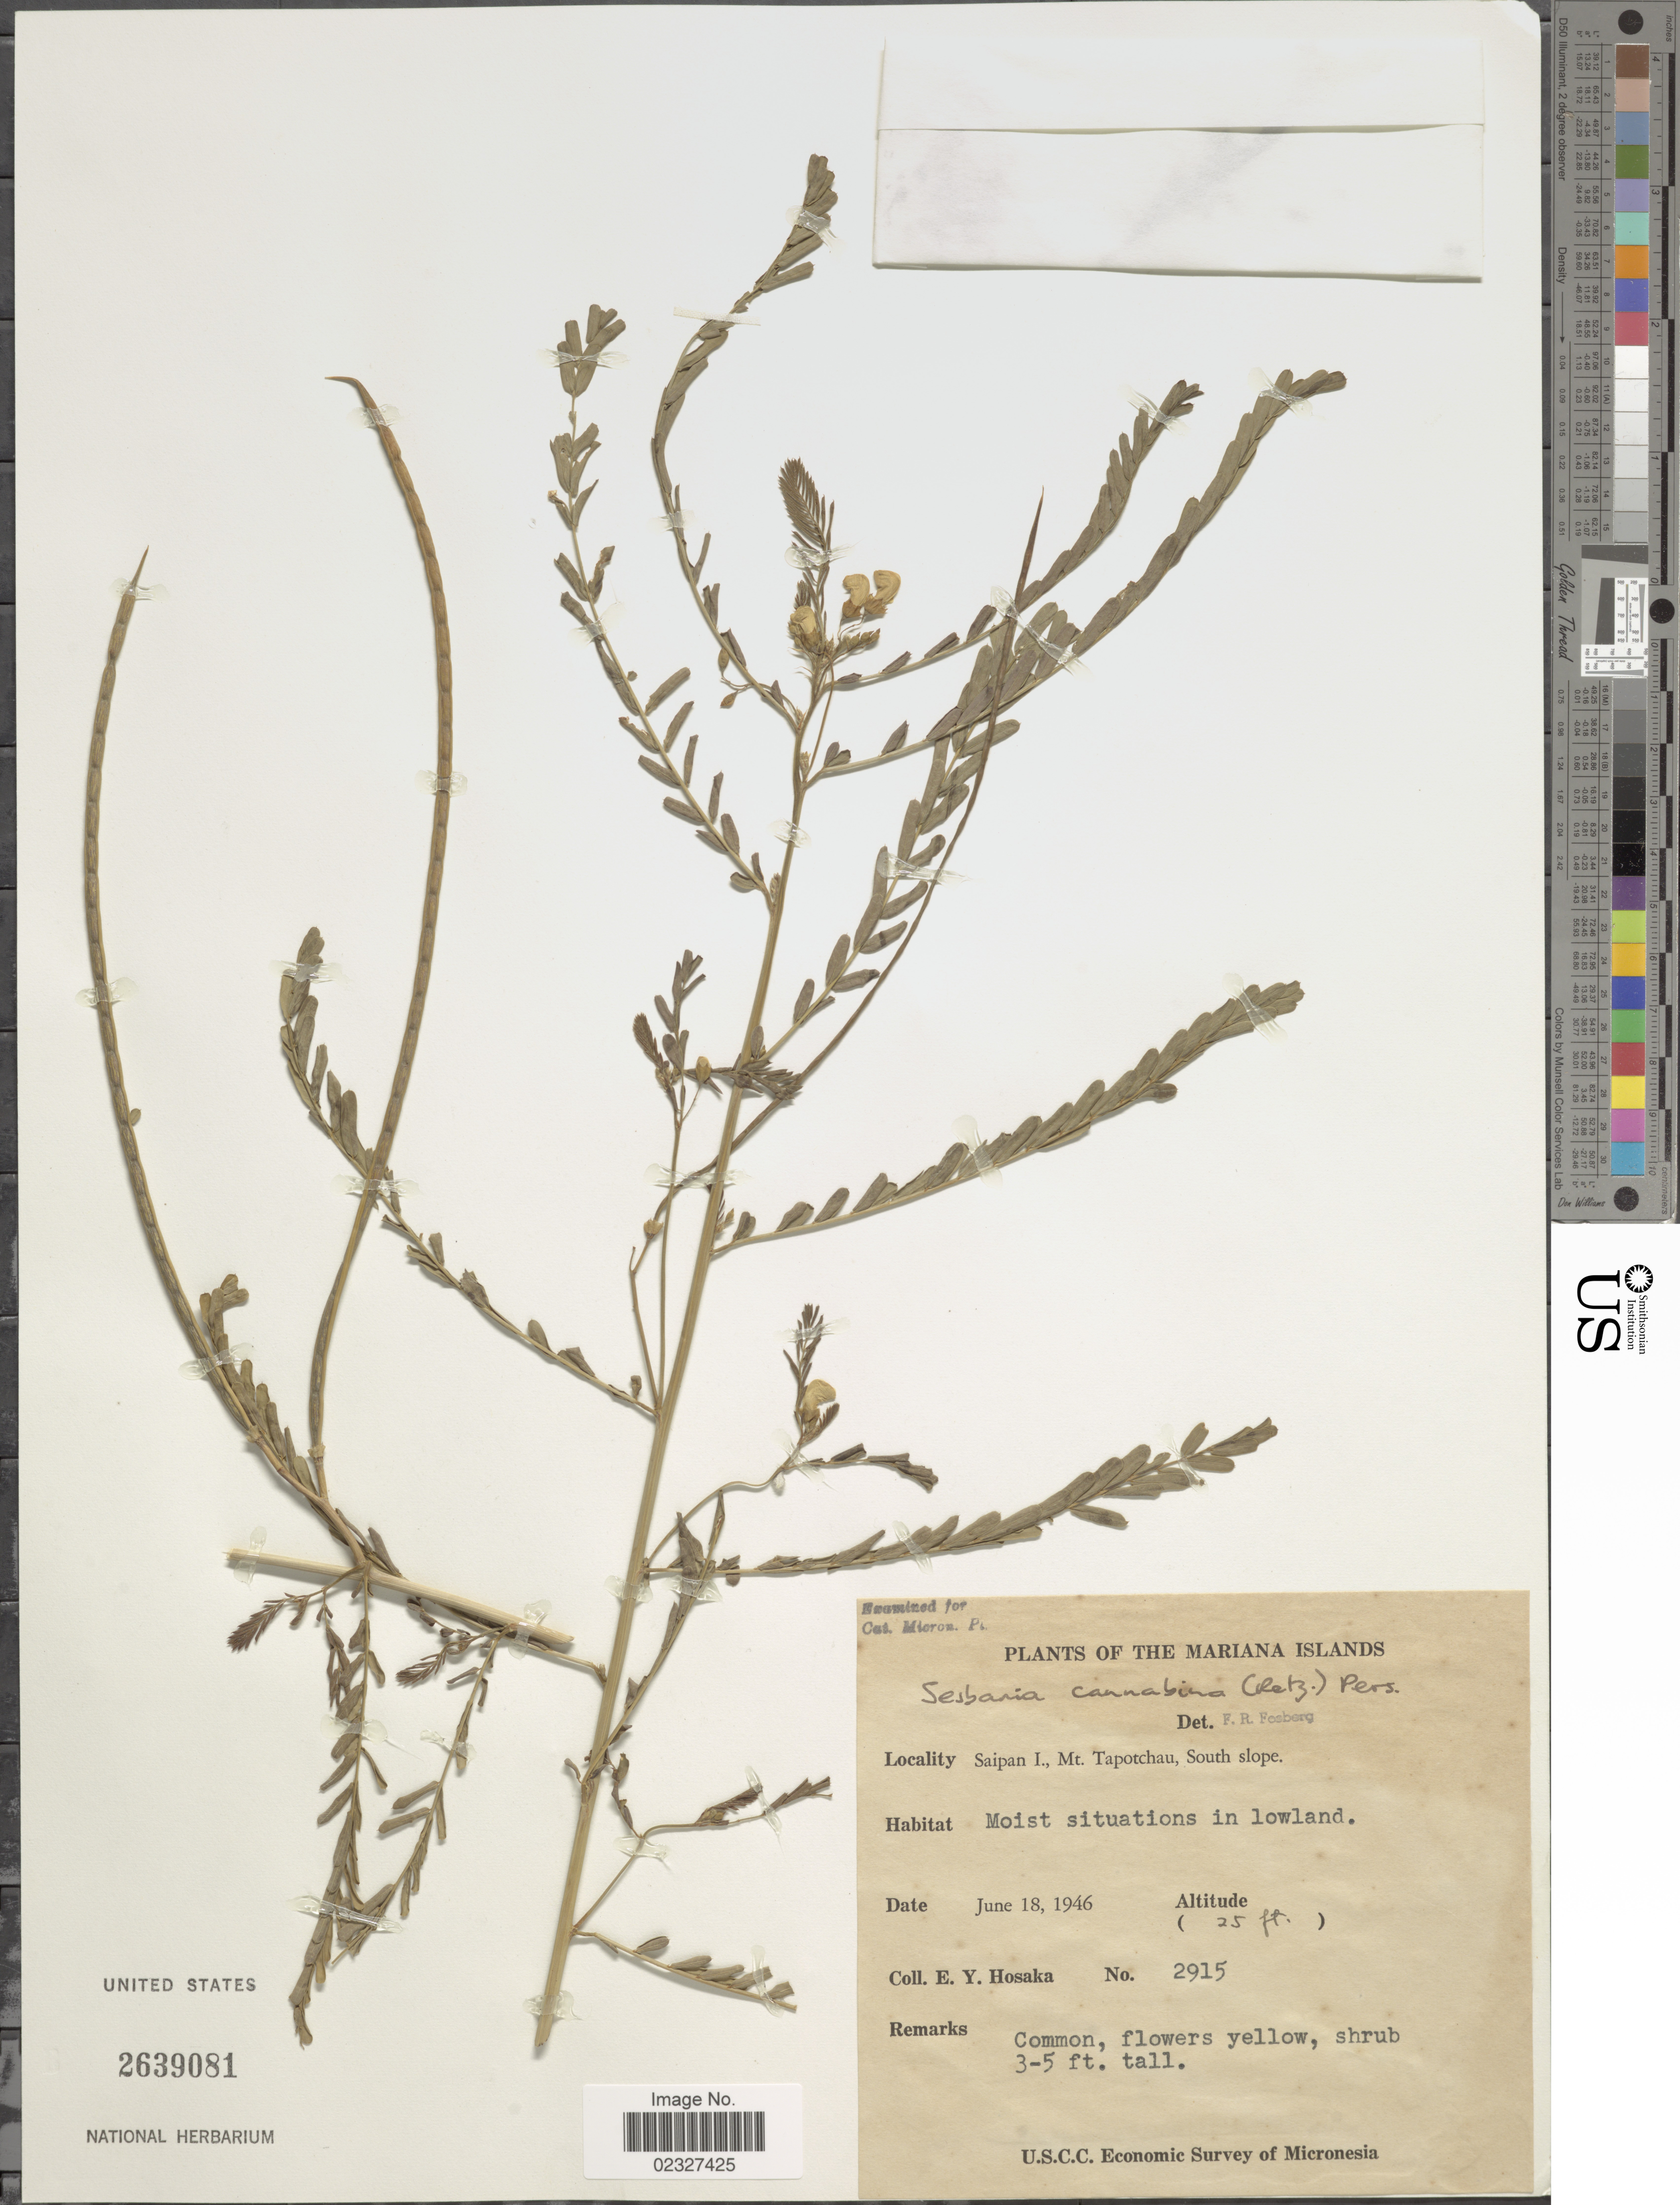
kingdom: Plantae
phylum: Tracheophyta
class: Magnoliopsida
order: Fabales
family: Fabaceae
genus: Sesbania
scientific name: Sesbania cannabina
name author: (Retz.) Poir.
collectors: E. Y. Hosaka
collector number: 2915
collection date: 1946-06-18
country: Northern Mariana Islands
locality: Mariana Islands, Saipan I., Mt. Tapotchau, South slope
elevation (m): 8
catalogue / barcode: US 2639081